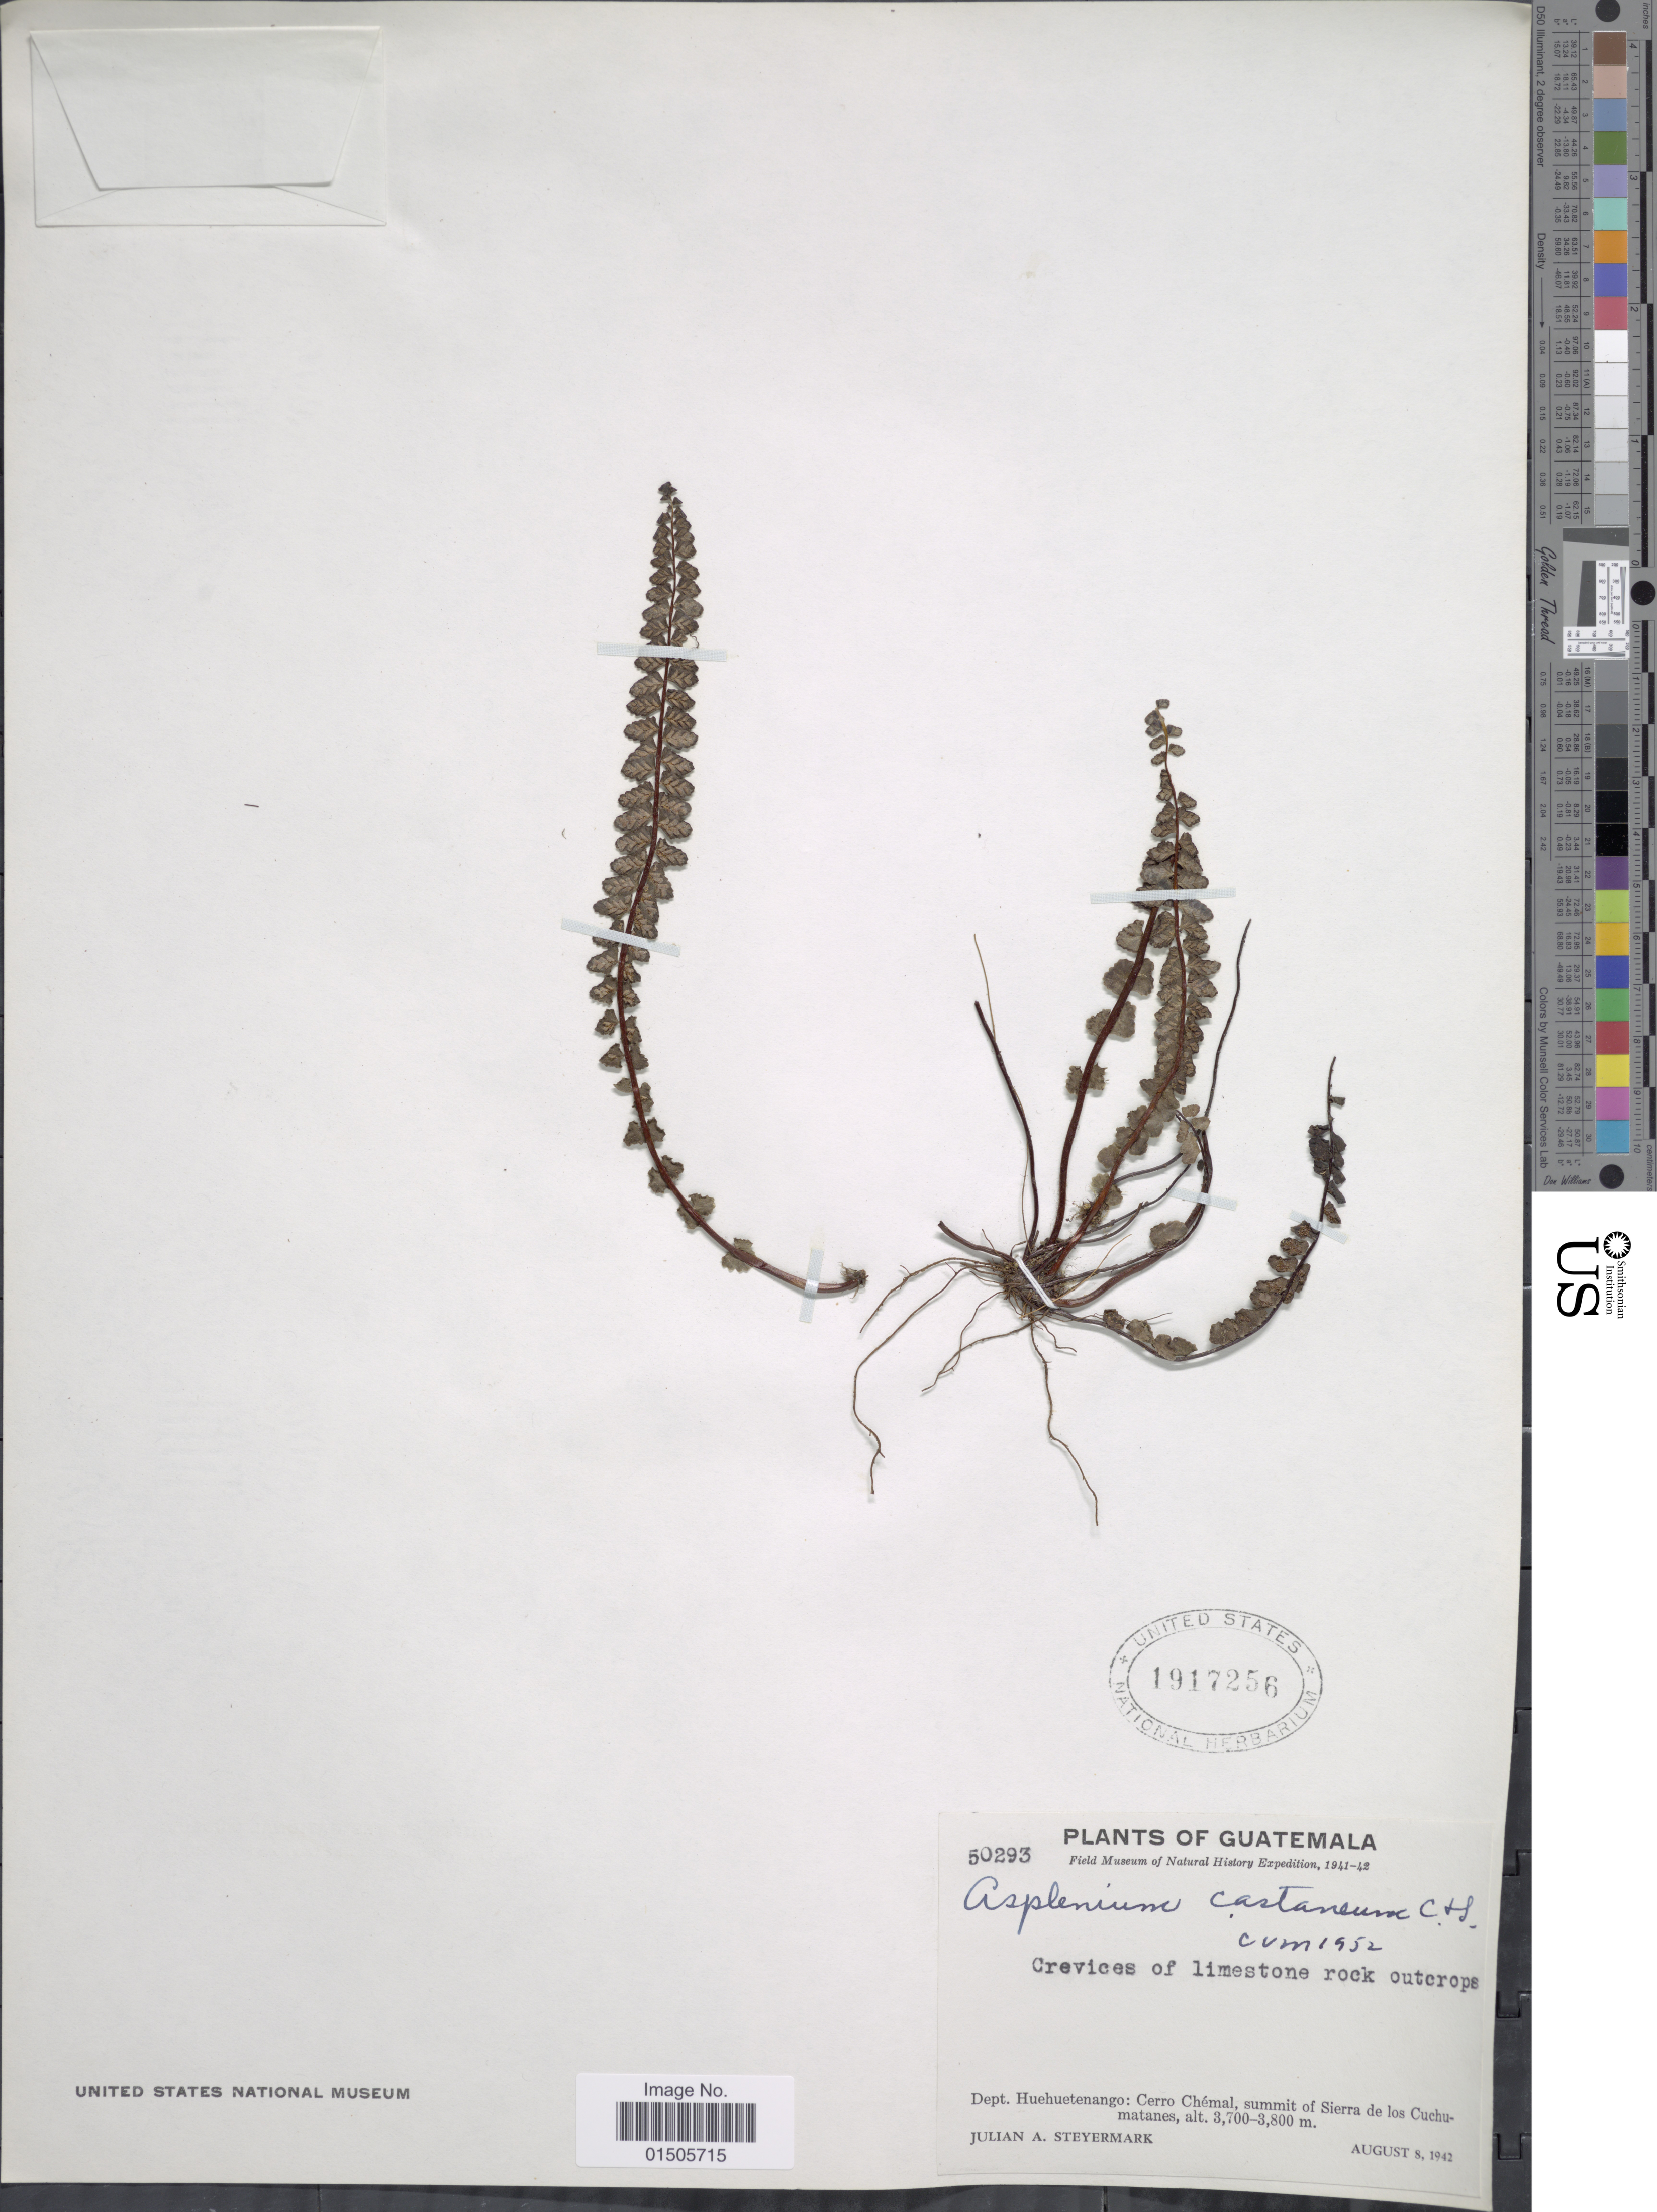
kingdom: Plantae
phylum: Tracheophyta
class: Polypodiopsida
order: Polypodiales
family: Aspleniaceae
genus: Asplenium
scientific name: Asplenium castaneum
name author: Schltdl. & Cham.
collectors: J. Steyermark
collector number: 50293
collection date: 1942-08-08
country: Guatemala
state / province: Huehuetenango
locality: Cerro Chemal, summit of Sierra de los Cuchumatanes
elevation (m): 3700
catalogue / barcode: US 1917256